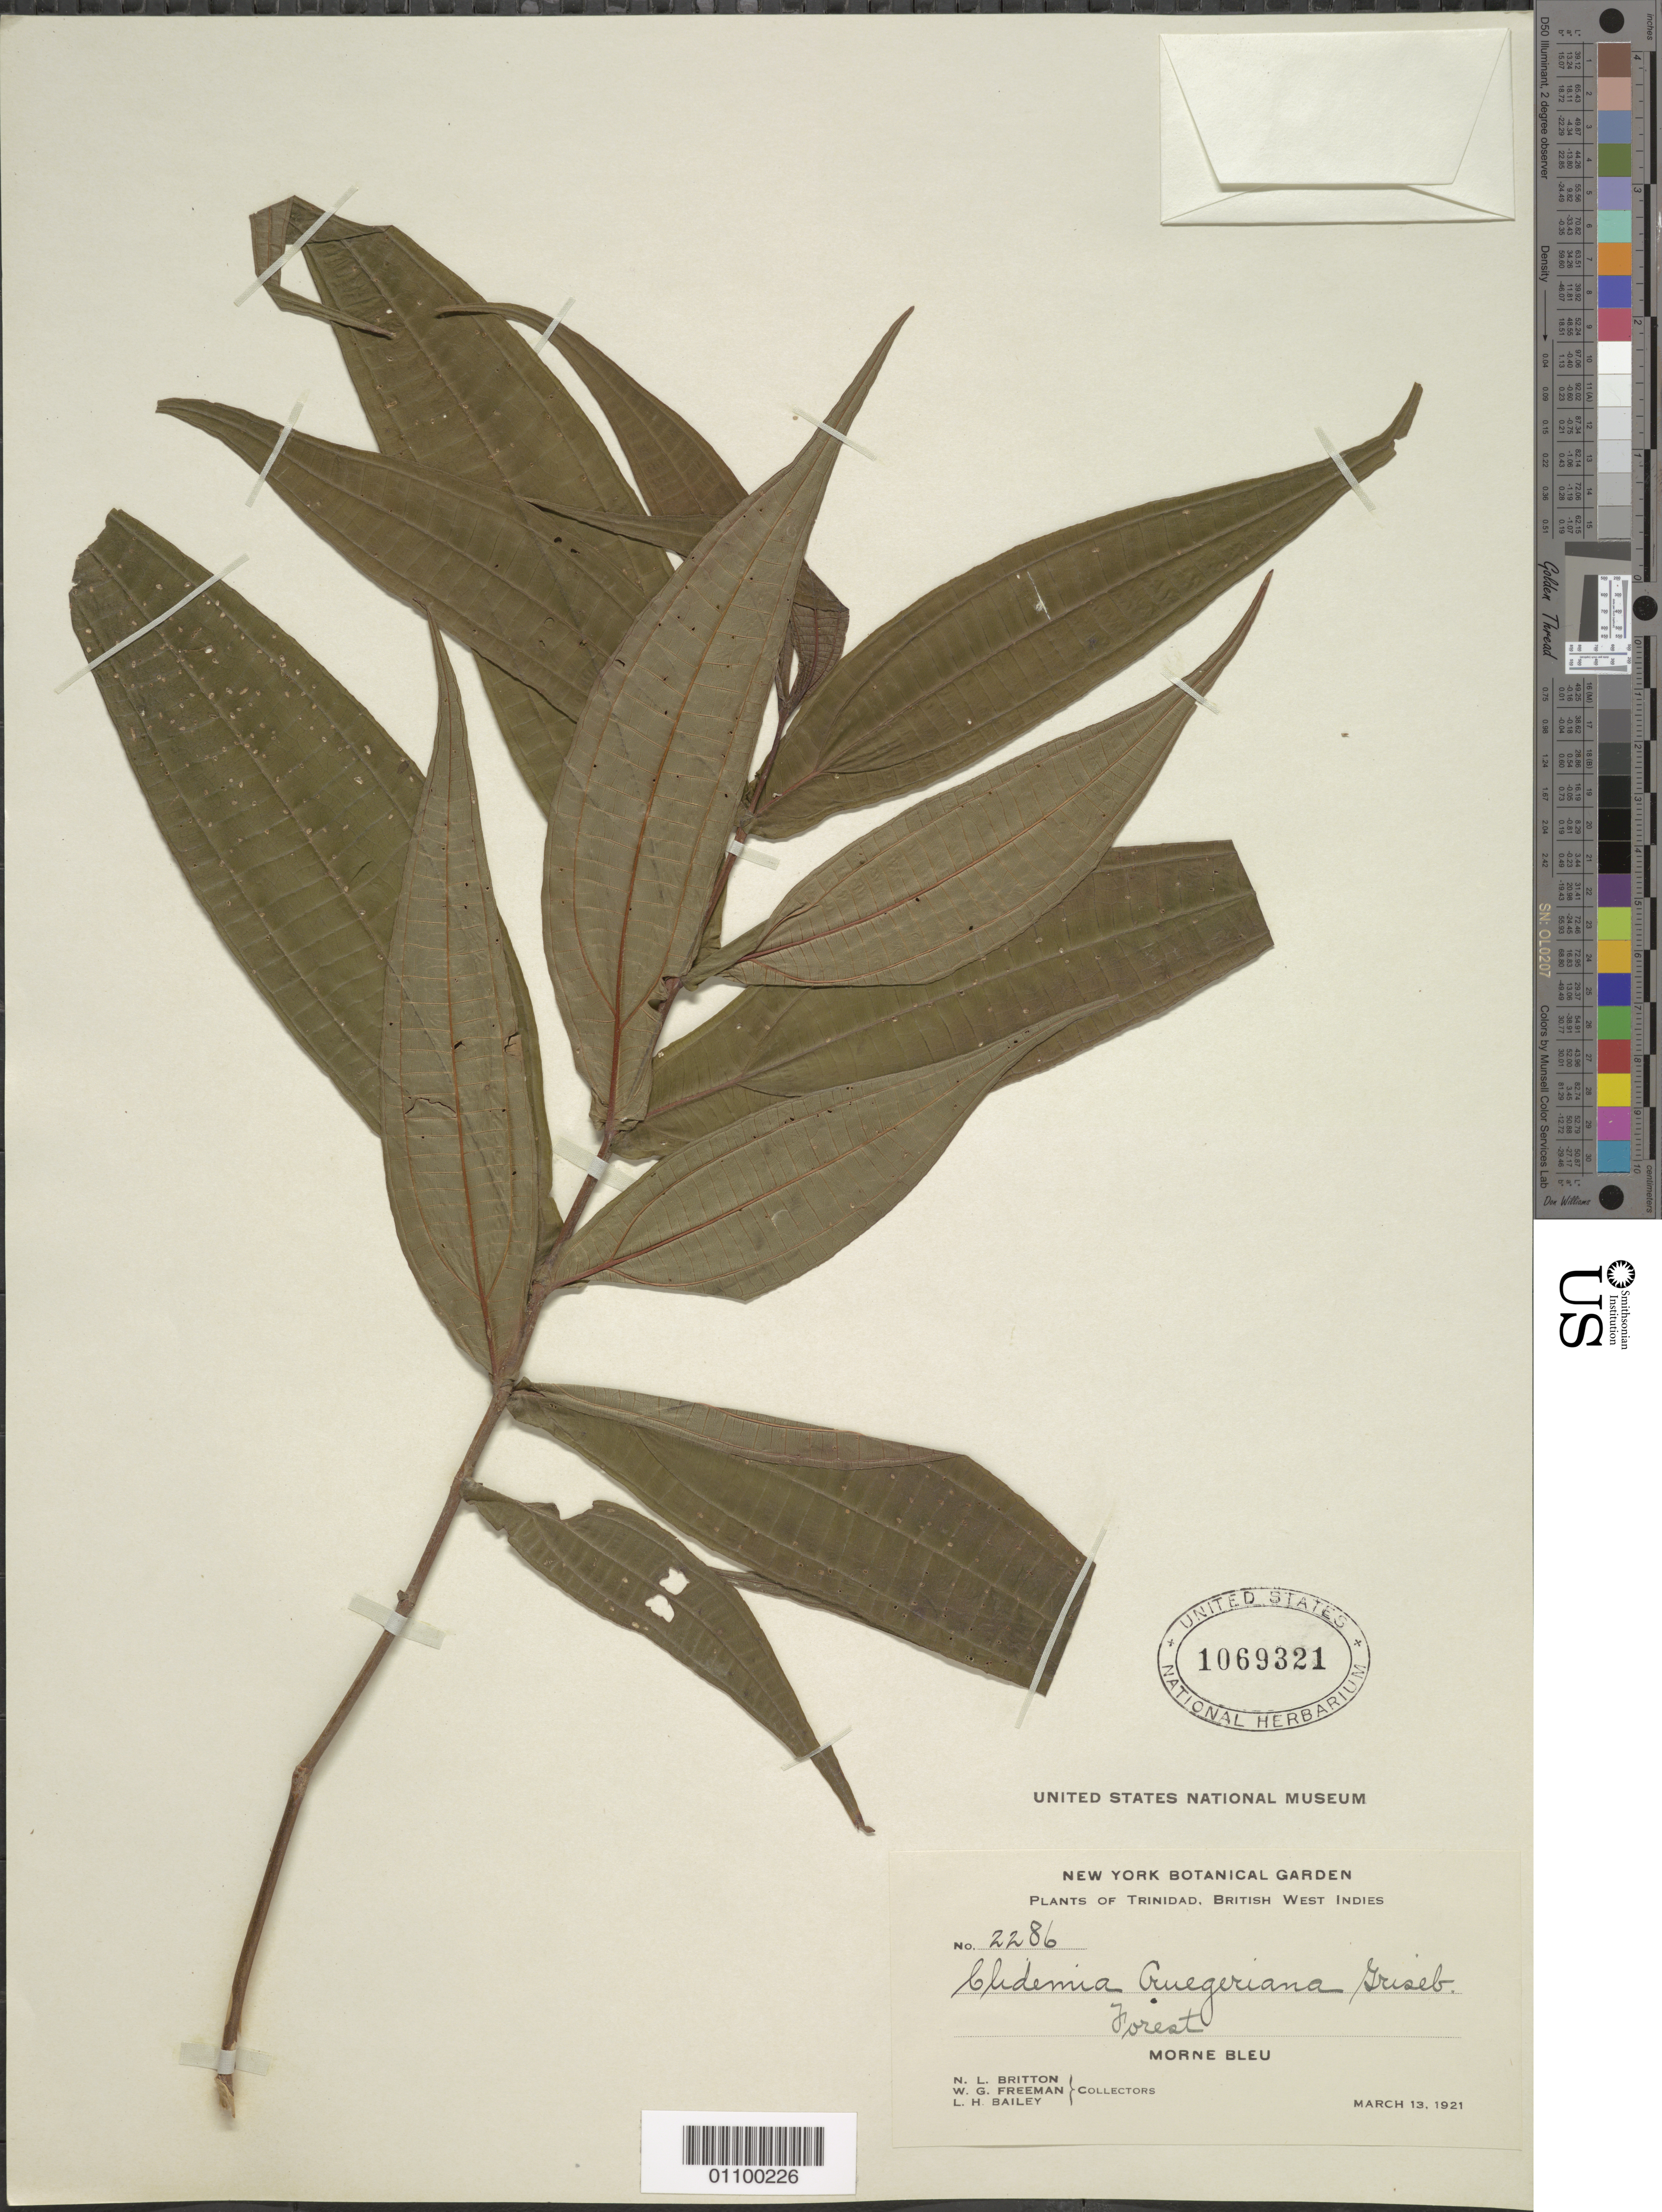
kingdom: Plantae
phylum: Tracheophyta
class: Magnoliopsida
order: Myrtales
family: Melastomataceae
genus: Clidemia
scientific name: Clidemia cruegeriana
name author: Griseb.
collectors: N. Britton, W. Freeman & L. H. Bailey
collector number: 2286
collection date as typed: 13 Mar 1921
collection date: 1921-03-13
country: Trinidad and Tobago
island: Trinidad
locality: Morne Bleu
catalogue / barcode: US 1069321